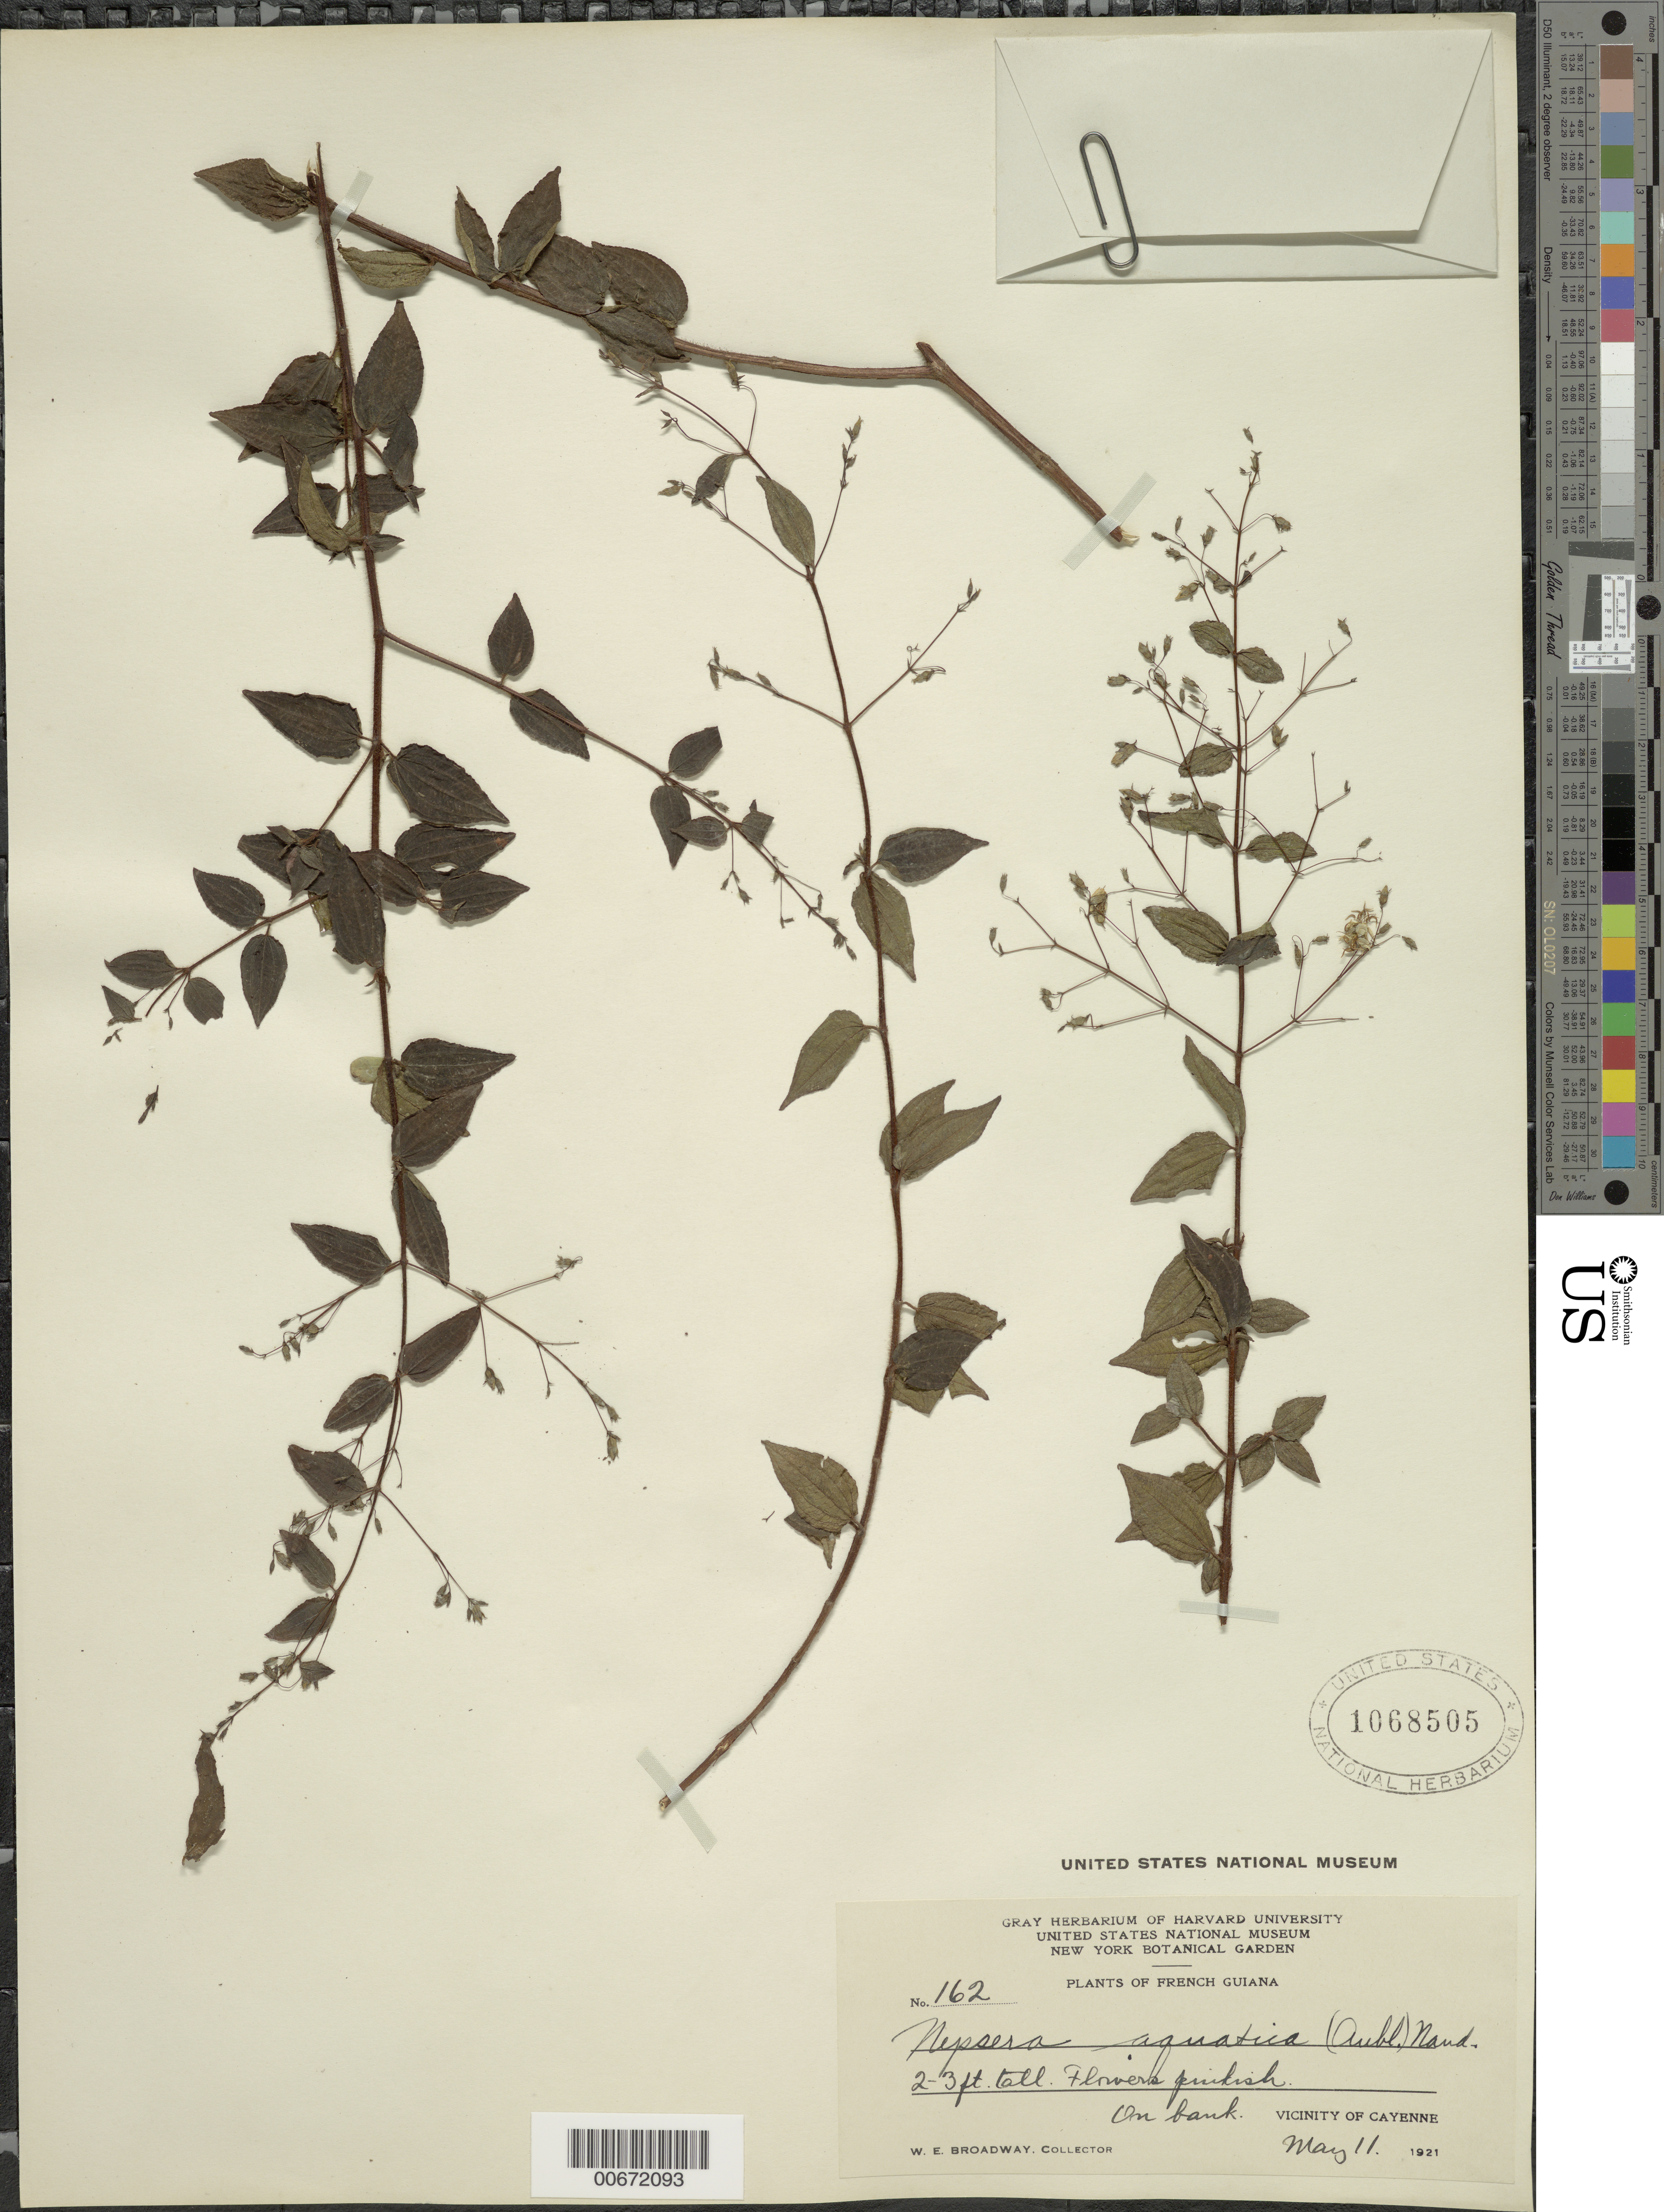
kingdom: Plantae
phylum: Tracheophyta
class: Magnoliopsida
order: Myrtales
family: Melastomataceae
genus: Nepsera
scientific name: Nepsera aquatica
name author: (Aubl.) Naudin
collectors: W. E. Broadway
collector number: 162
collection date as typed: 11-May-21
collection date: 1921-05-11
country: French Guiana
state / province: Cayenne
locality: Cayenne, vic.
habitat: On bank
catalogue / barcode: US 1068505